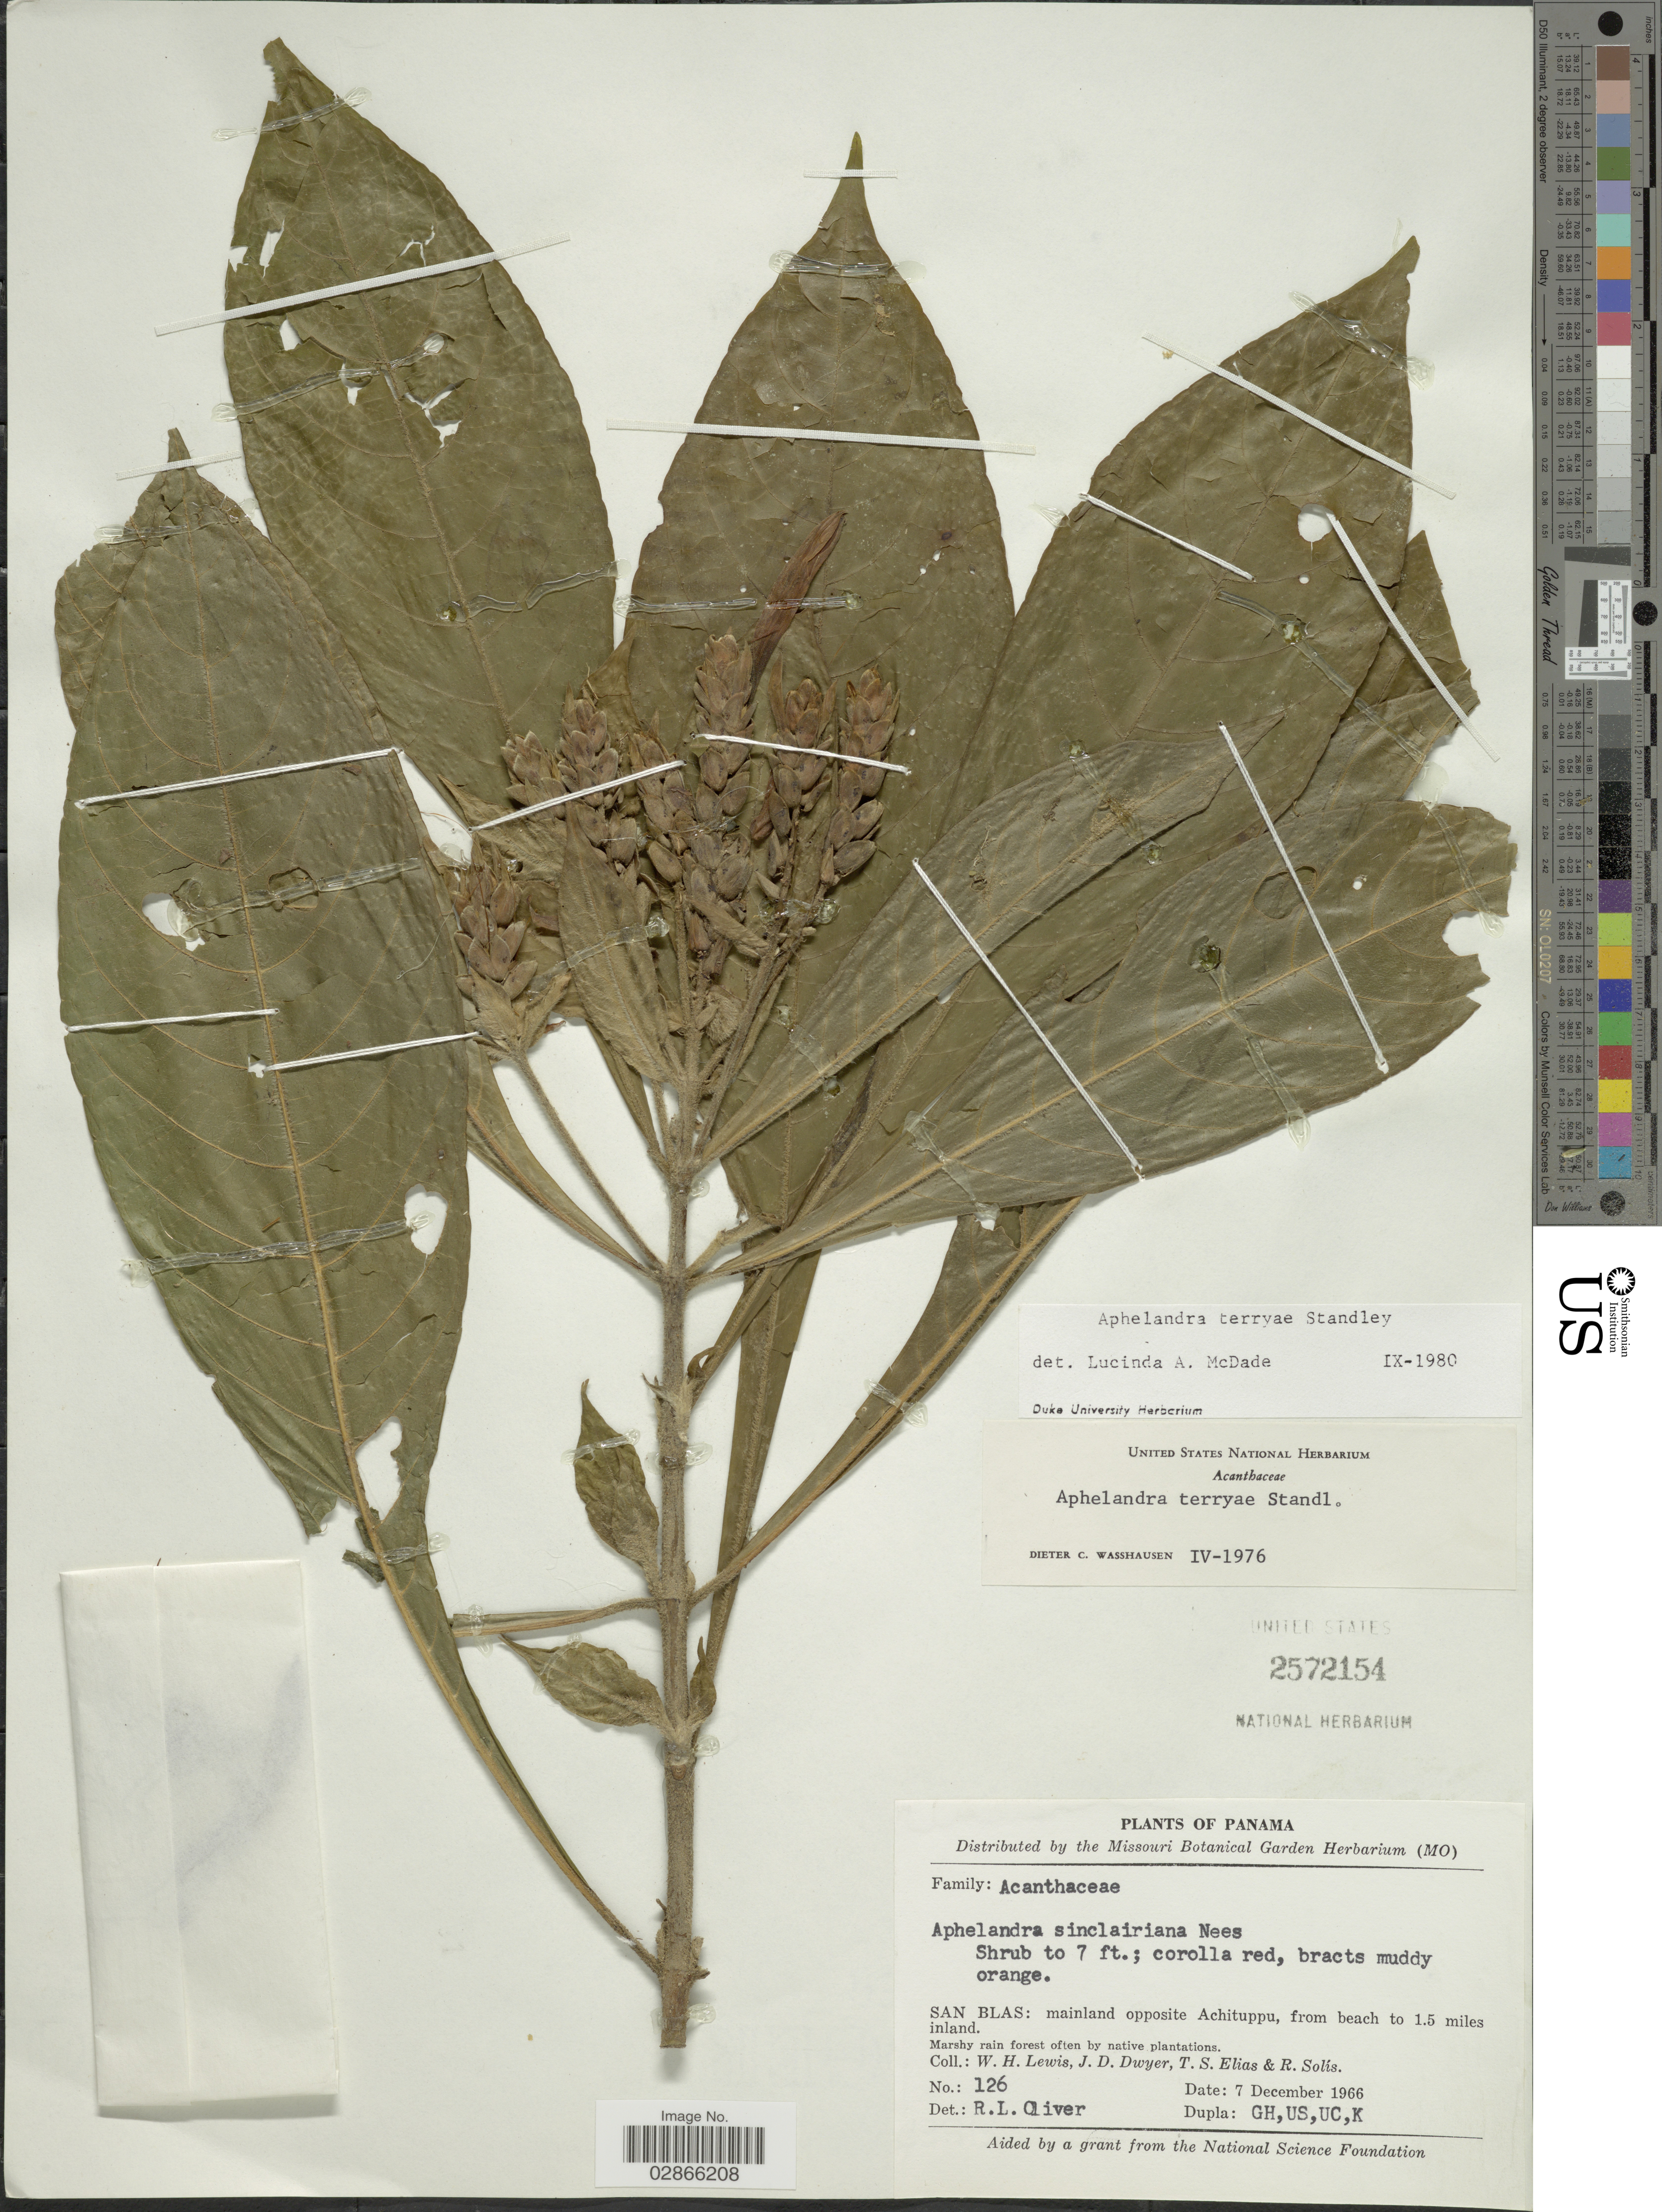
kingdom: Plantae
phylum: Tracheophyta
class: Magnoliopsida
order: Lamiales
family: Acanthaceae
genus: Aphelandra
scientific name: Aphelandra terryae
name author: Standl.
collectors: W. H. Lewis, J. D. Dwyer, T. S. Elias & R. Solis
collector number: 126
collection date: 1966-12-07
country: Panama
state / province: Kuna Yala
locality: San Blas. Mainland opposite Achituppu, from beach to 1.5 miles inland.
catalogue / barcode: US 2572154